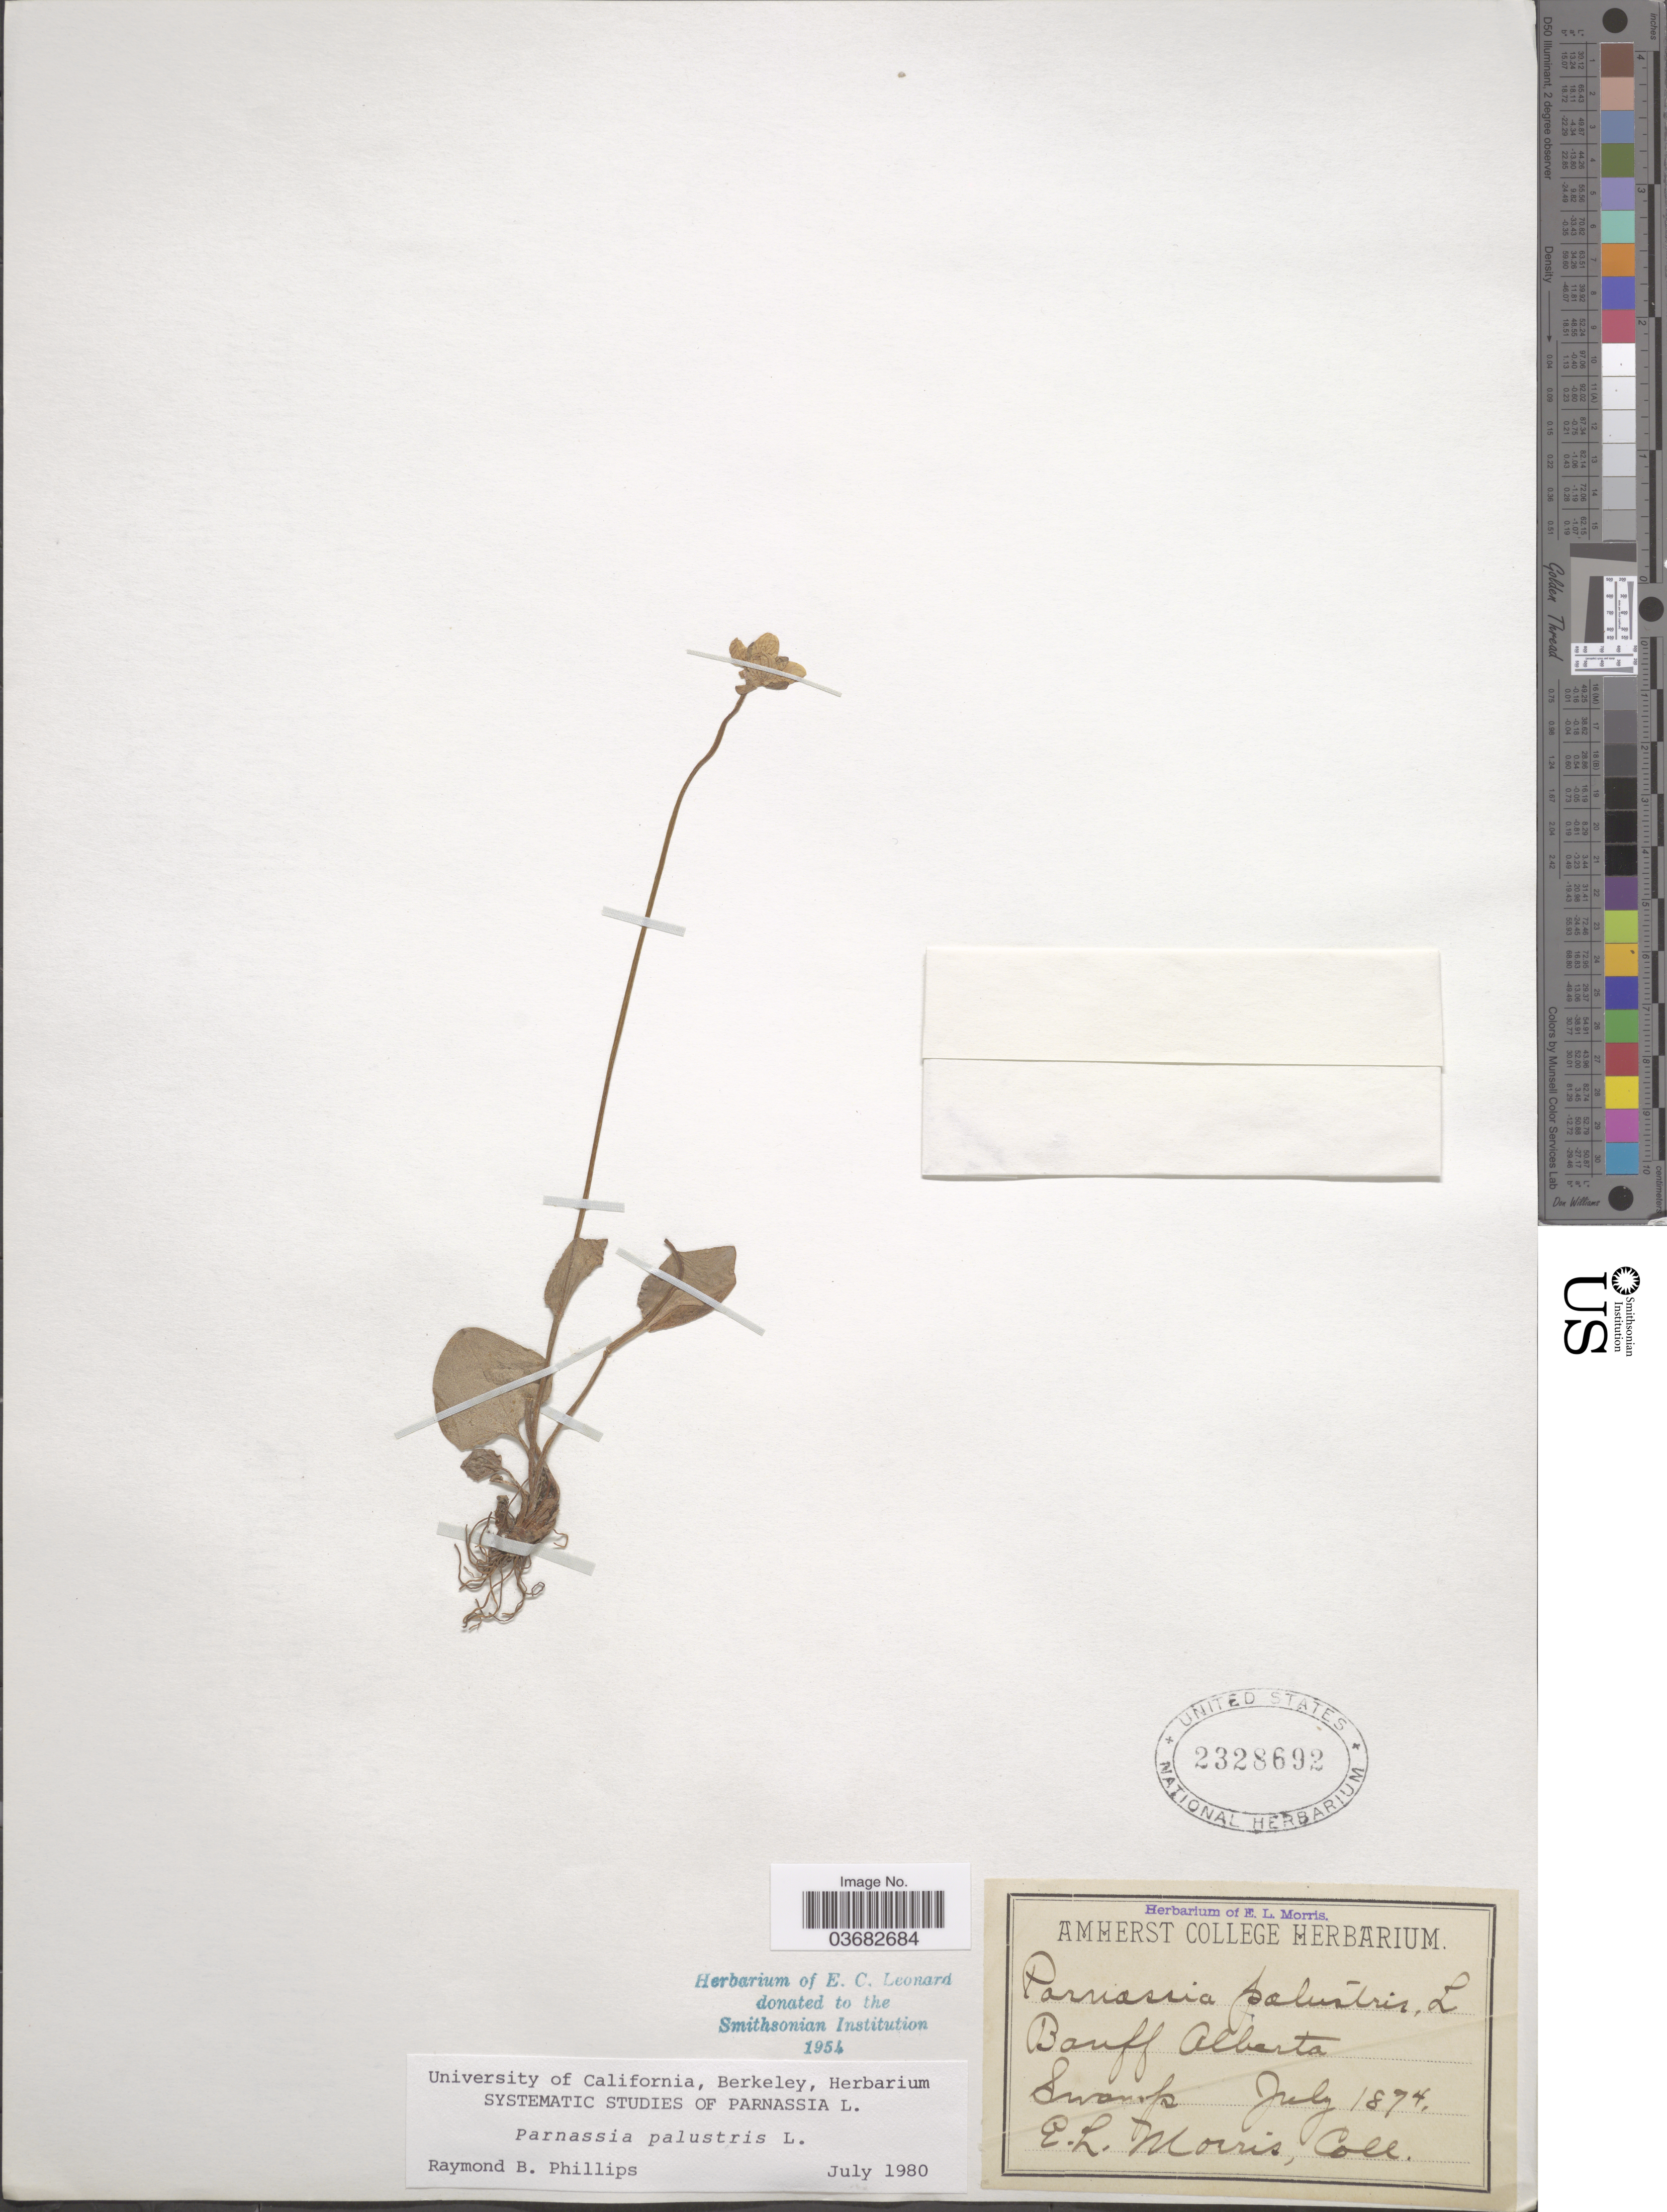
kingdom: Plantae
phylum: Tracheophyta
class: Magnoliopsida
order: Celastrales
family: Parnassiaceae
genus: Parnassia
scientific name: Parnassia palustris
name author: L.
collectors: E. Morris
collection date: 1874-07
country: Canada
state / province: Alberta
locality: Banff.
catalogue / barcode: US 2328692